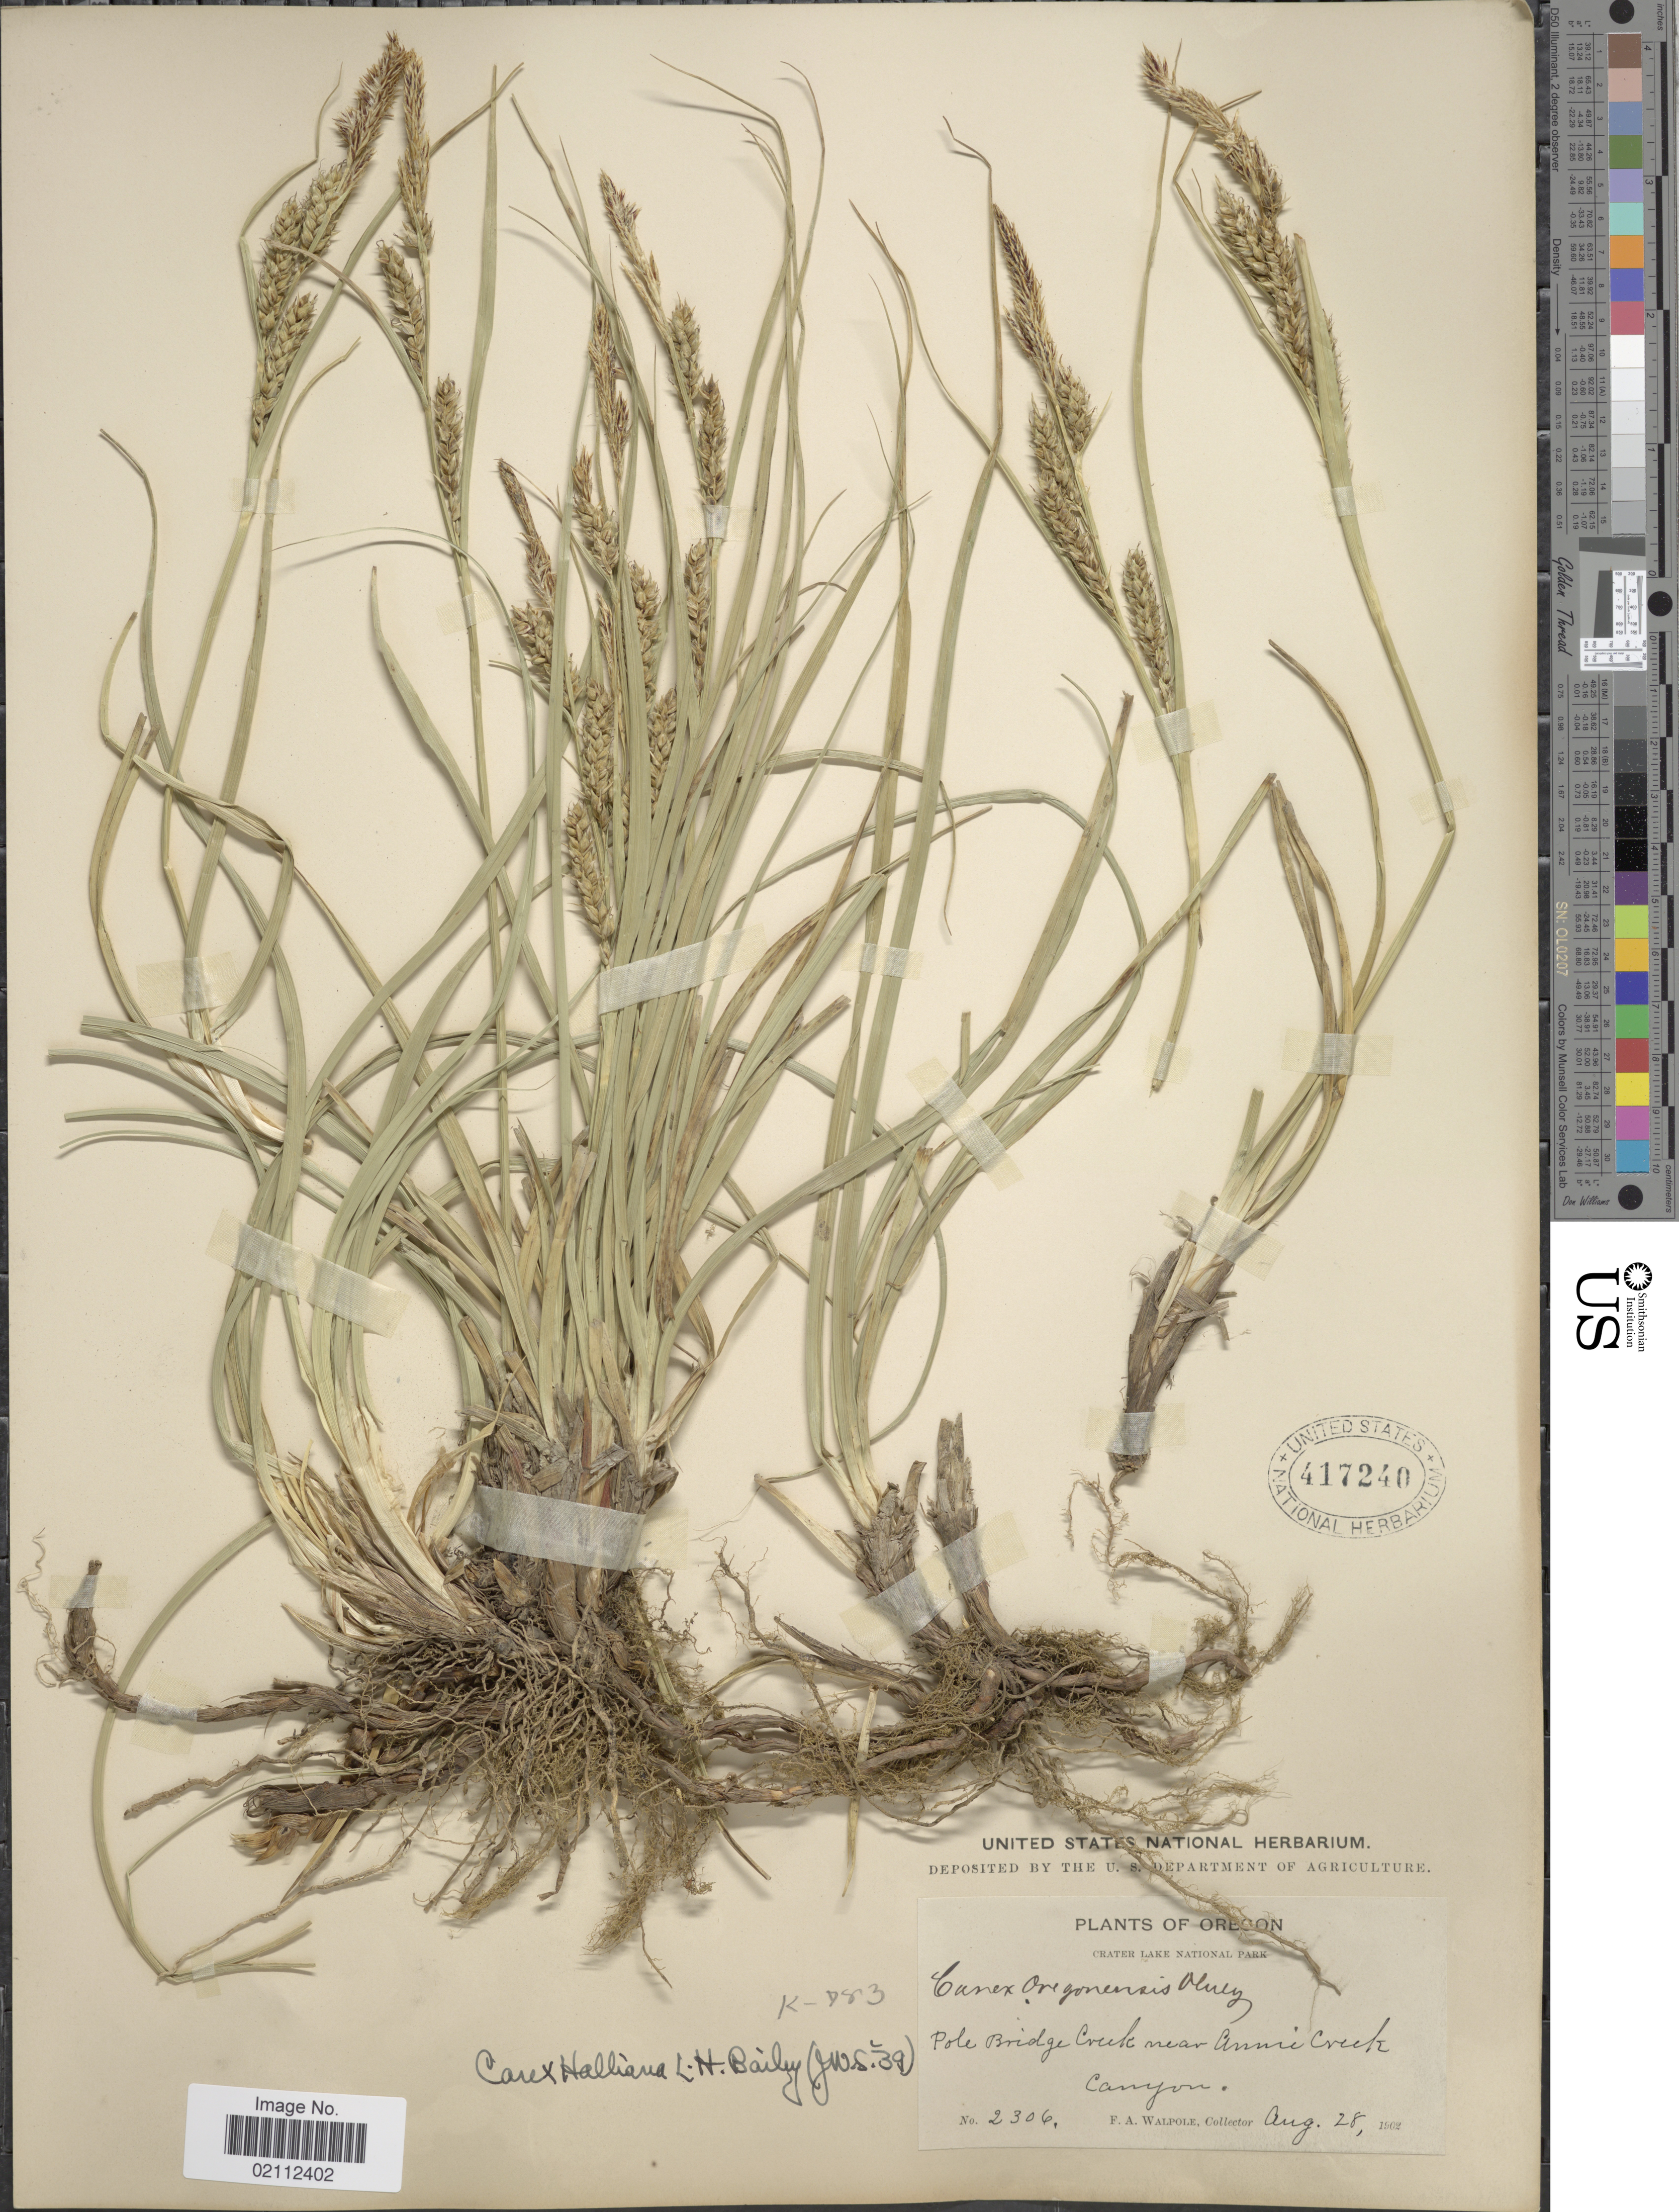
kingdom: Plantae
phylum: Tracheophyta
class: Liliopsida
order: Poales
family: Cyperaceae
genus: Carex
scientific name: Carex halliana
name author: L.H. Bailey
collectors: F. Walpole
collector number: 2306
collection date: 1902-08-28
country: United States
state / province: Oregon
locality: Crater Lake National Park. Pole Bridge Creek near Annie Creek Canyon.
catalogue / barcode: US 417240